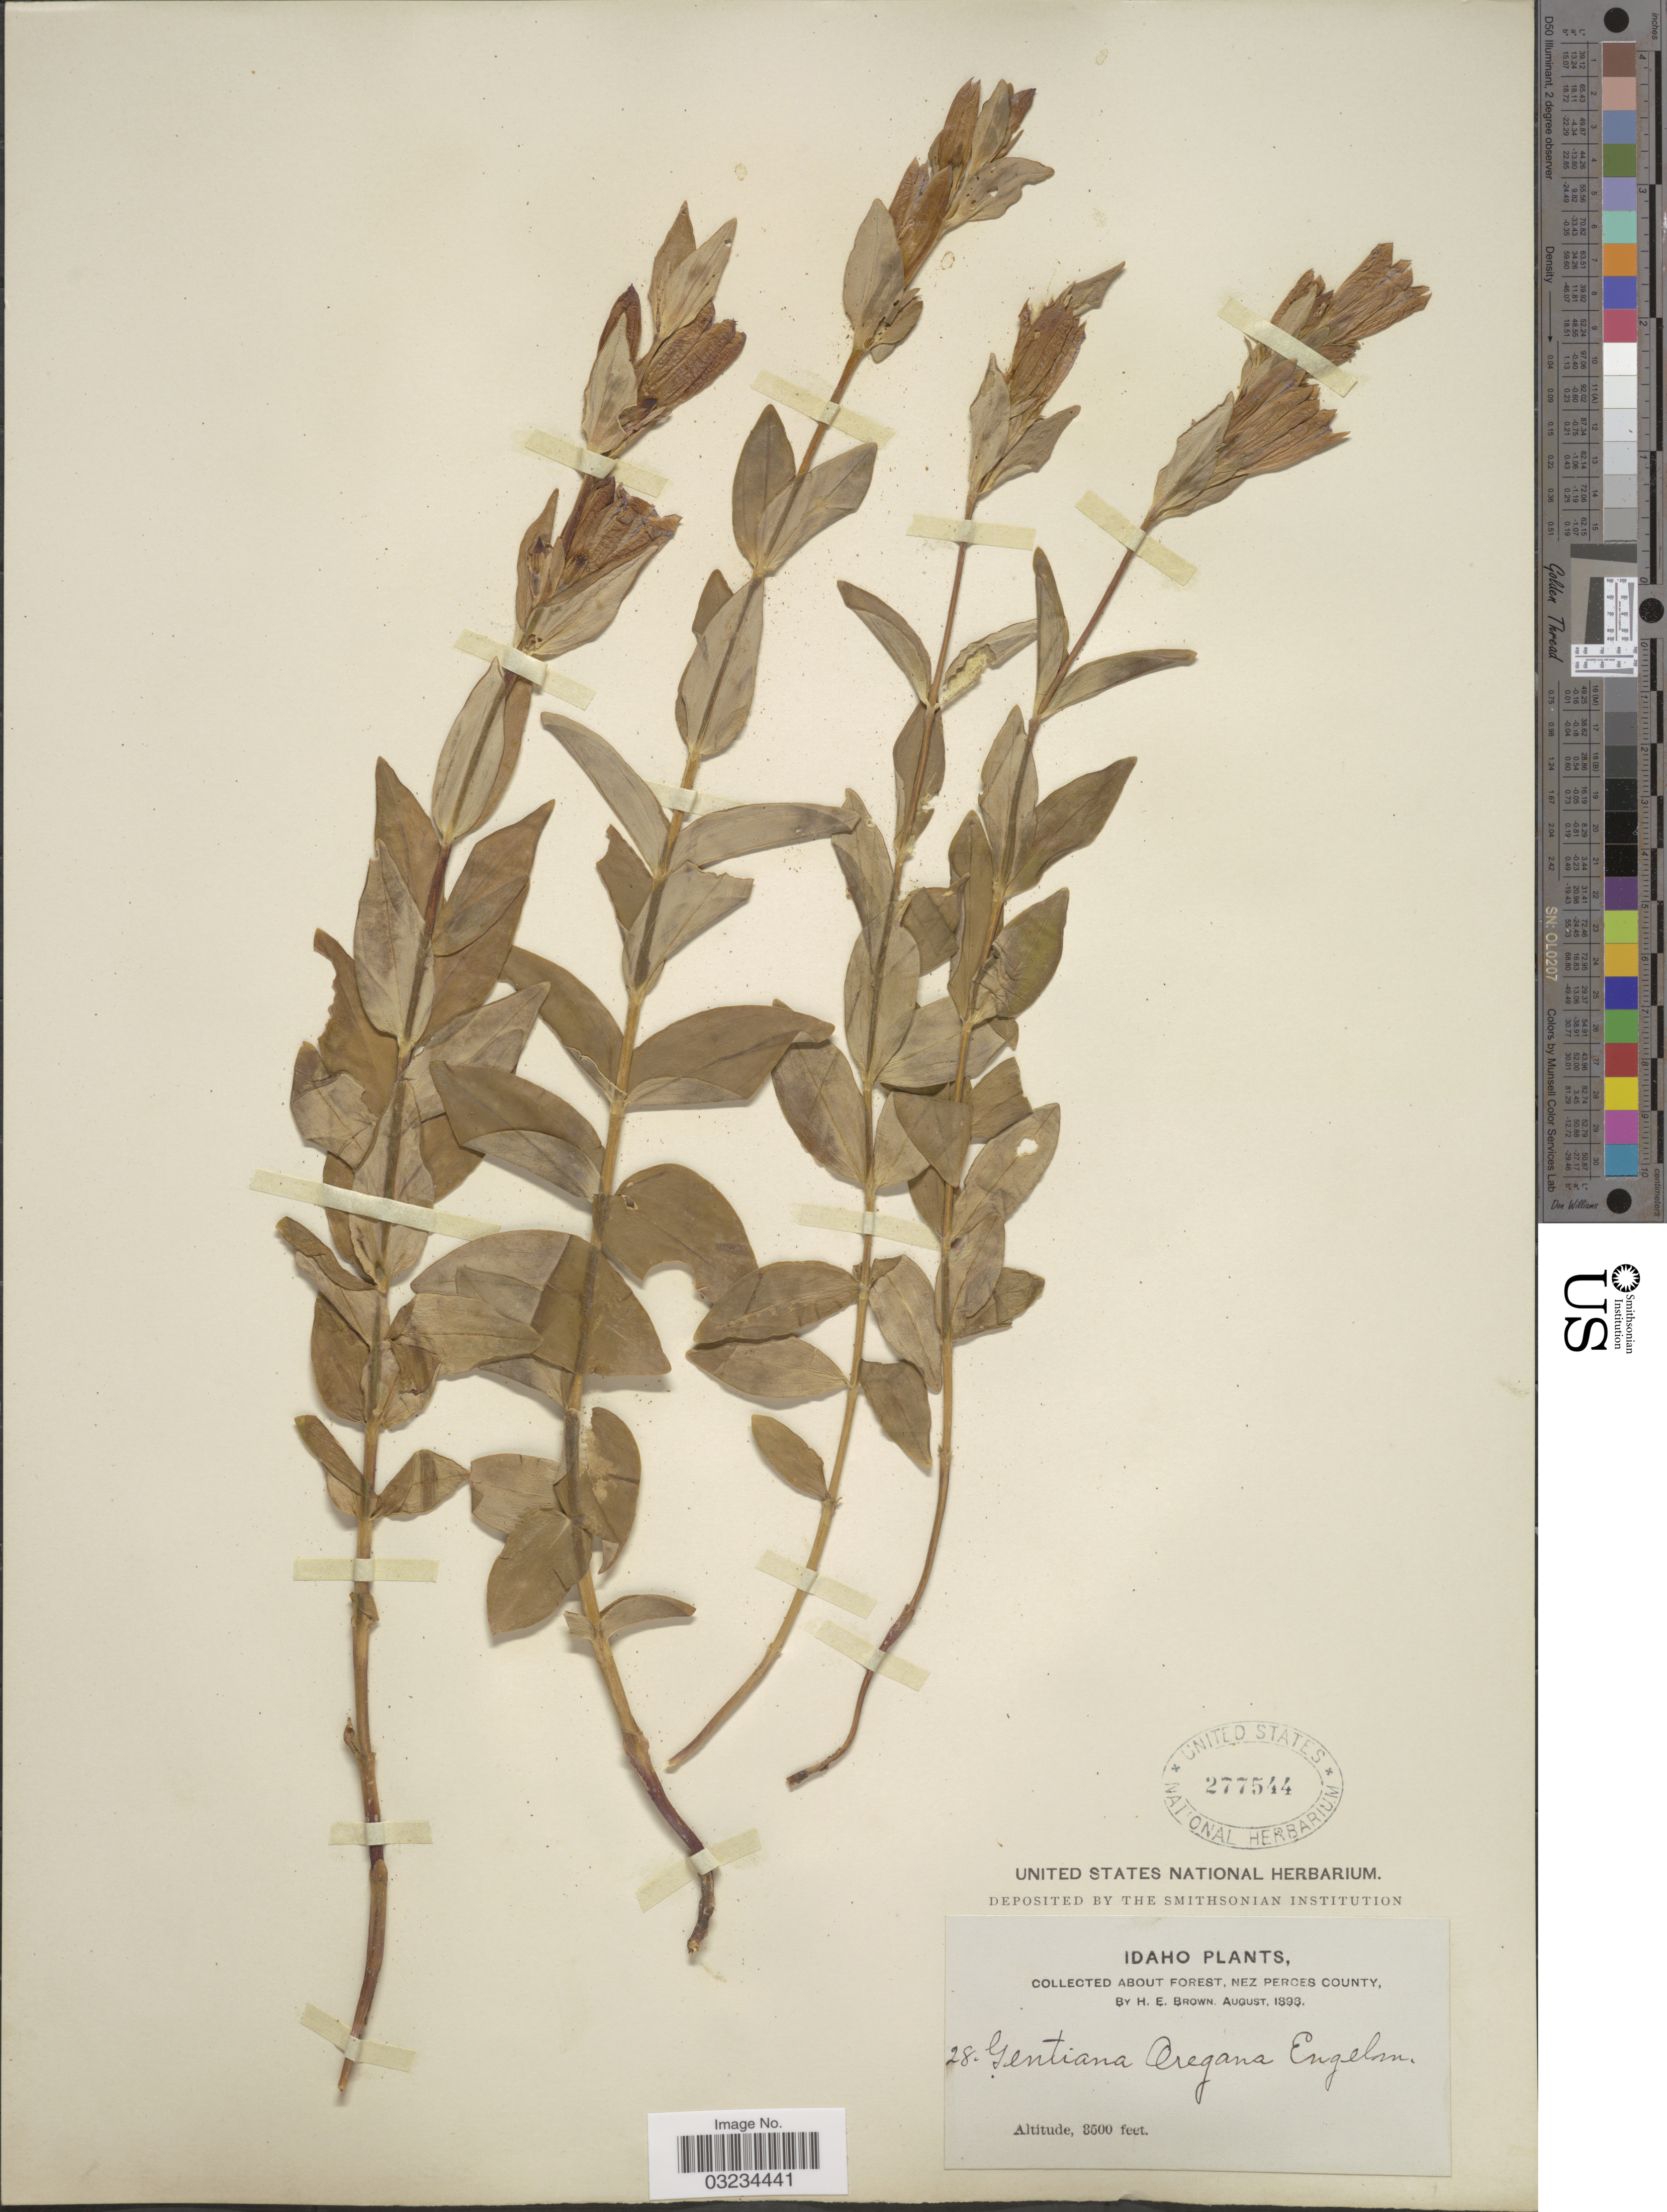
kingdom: Plantae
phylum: Tracheophyta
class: Magnoliopsida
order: Gentianales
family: Gentianaceae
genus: Gentiana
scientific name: Gentiana oregana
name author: Engelm. ex A. Gray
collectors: H. E. Brown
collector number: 28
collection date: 1896-08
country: United States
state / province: Idaho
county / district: Nez Perce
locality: About Forest, Nez Perces County.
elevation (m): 1067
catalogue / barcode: US 277544